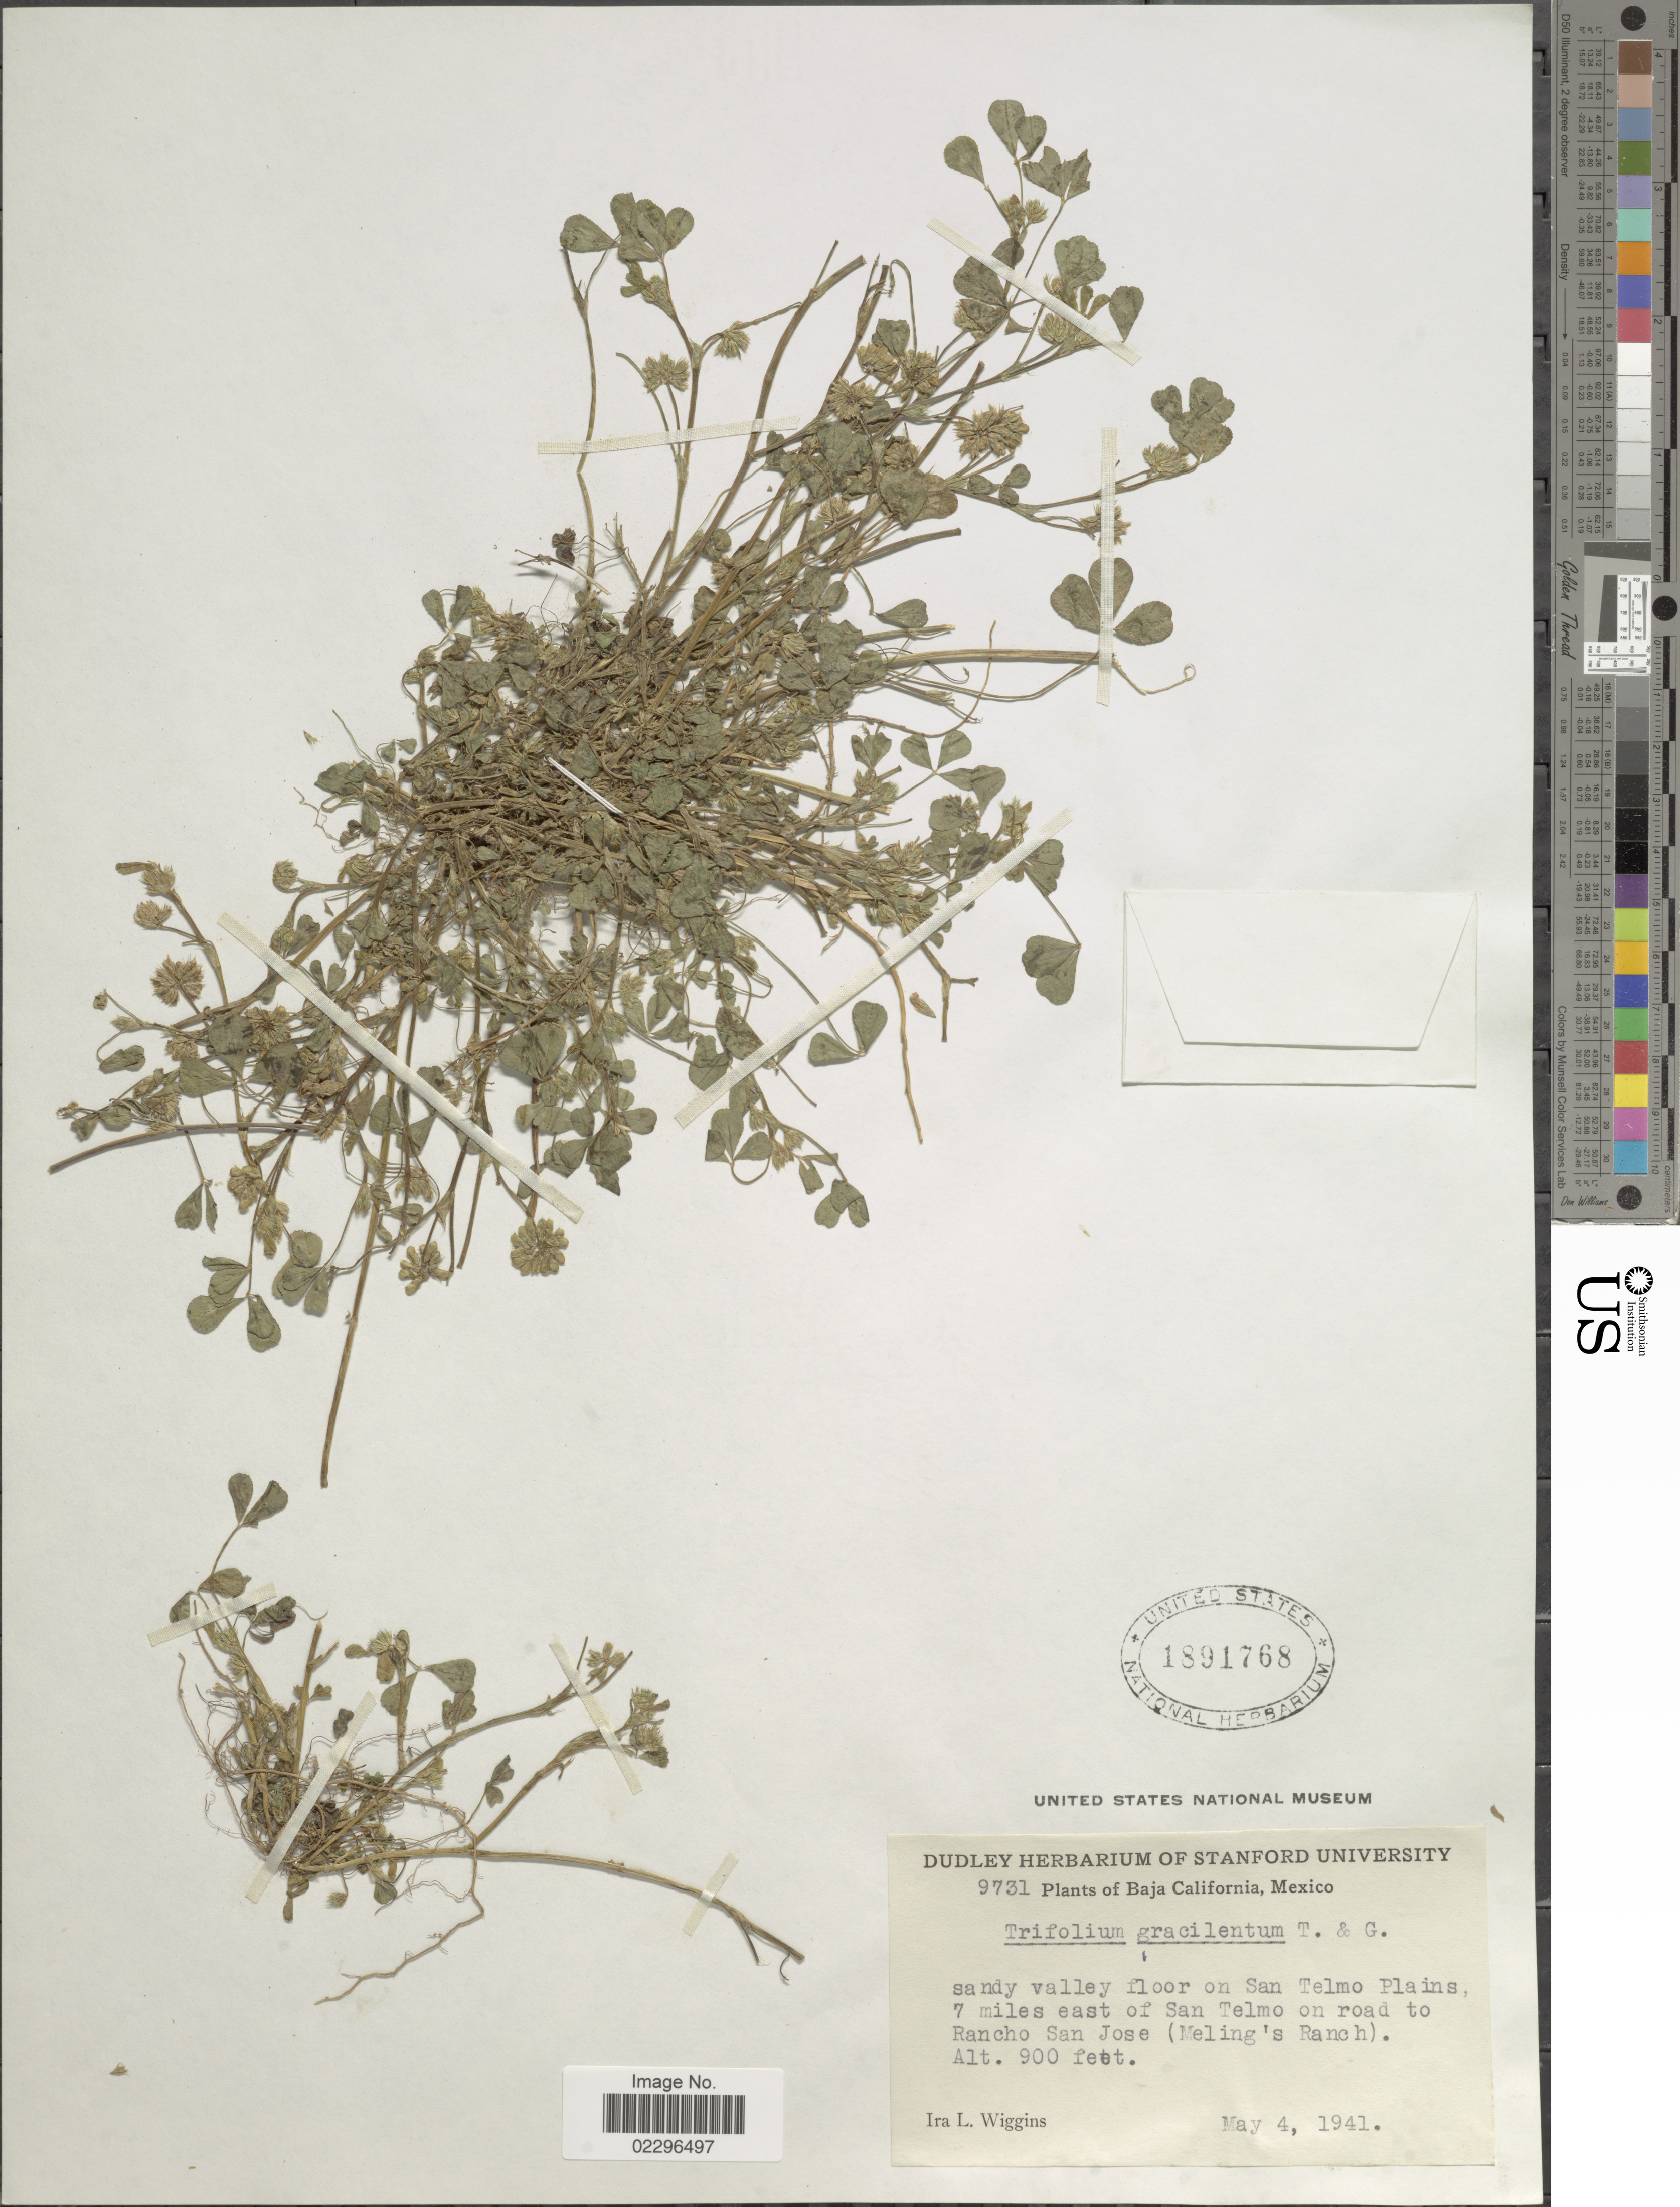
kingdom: Plantae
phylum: Tracheophyta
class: Magnoliopsida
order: Fabales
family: Fabaceae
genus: Trifolium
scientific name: Trifolium gracilentum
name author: Torr. & A. Gray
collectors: I. L. Wiggins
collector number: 9731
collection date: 1941-05-04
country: Mexico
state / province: Baja California Norte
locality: Baja California, Mexico, Sand valley floor on San Telmo Plains, 7 miles east of San Telmo on road to Rancho San Jose (Meling's Ranch)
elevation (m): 274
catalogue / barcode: US 1891768